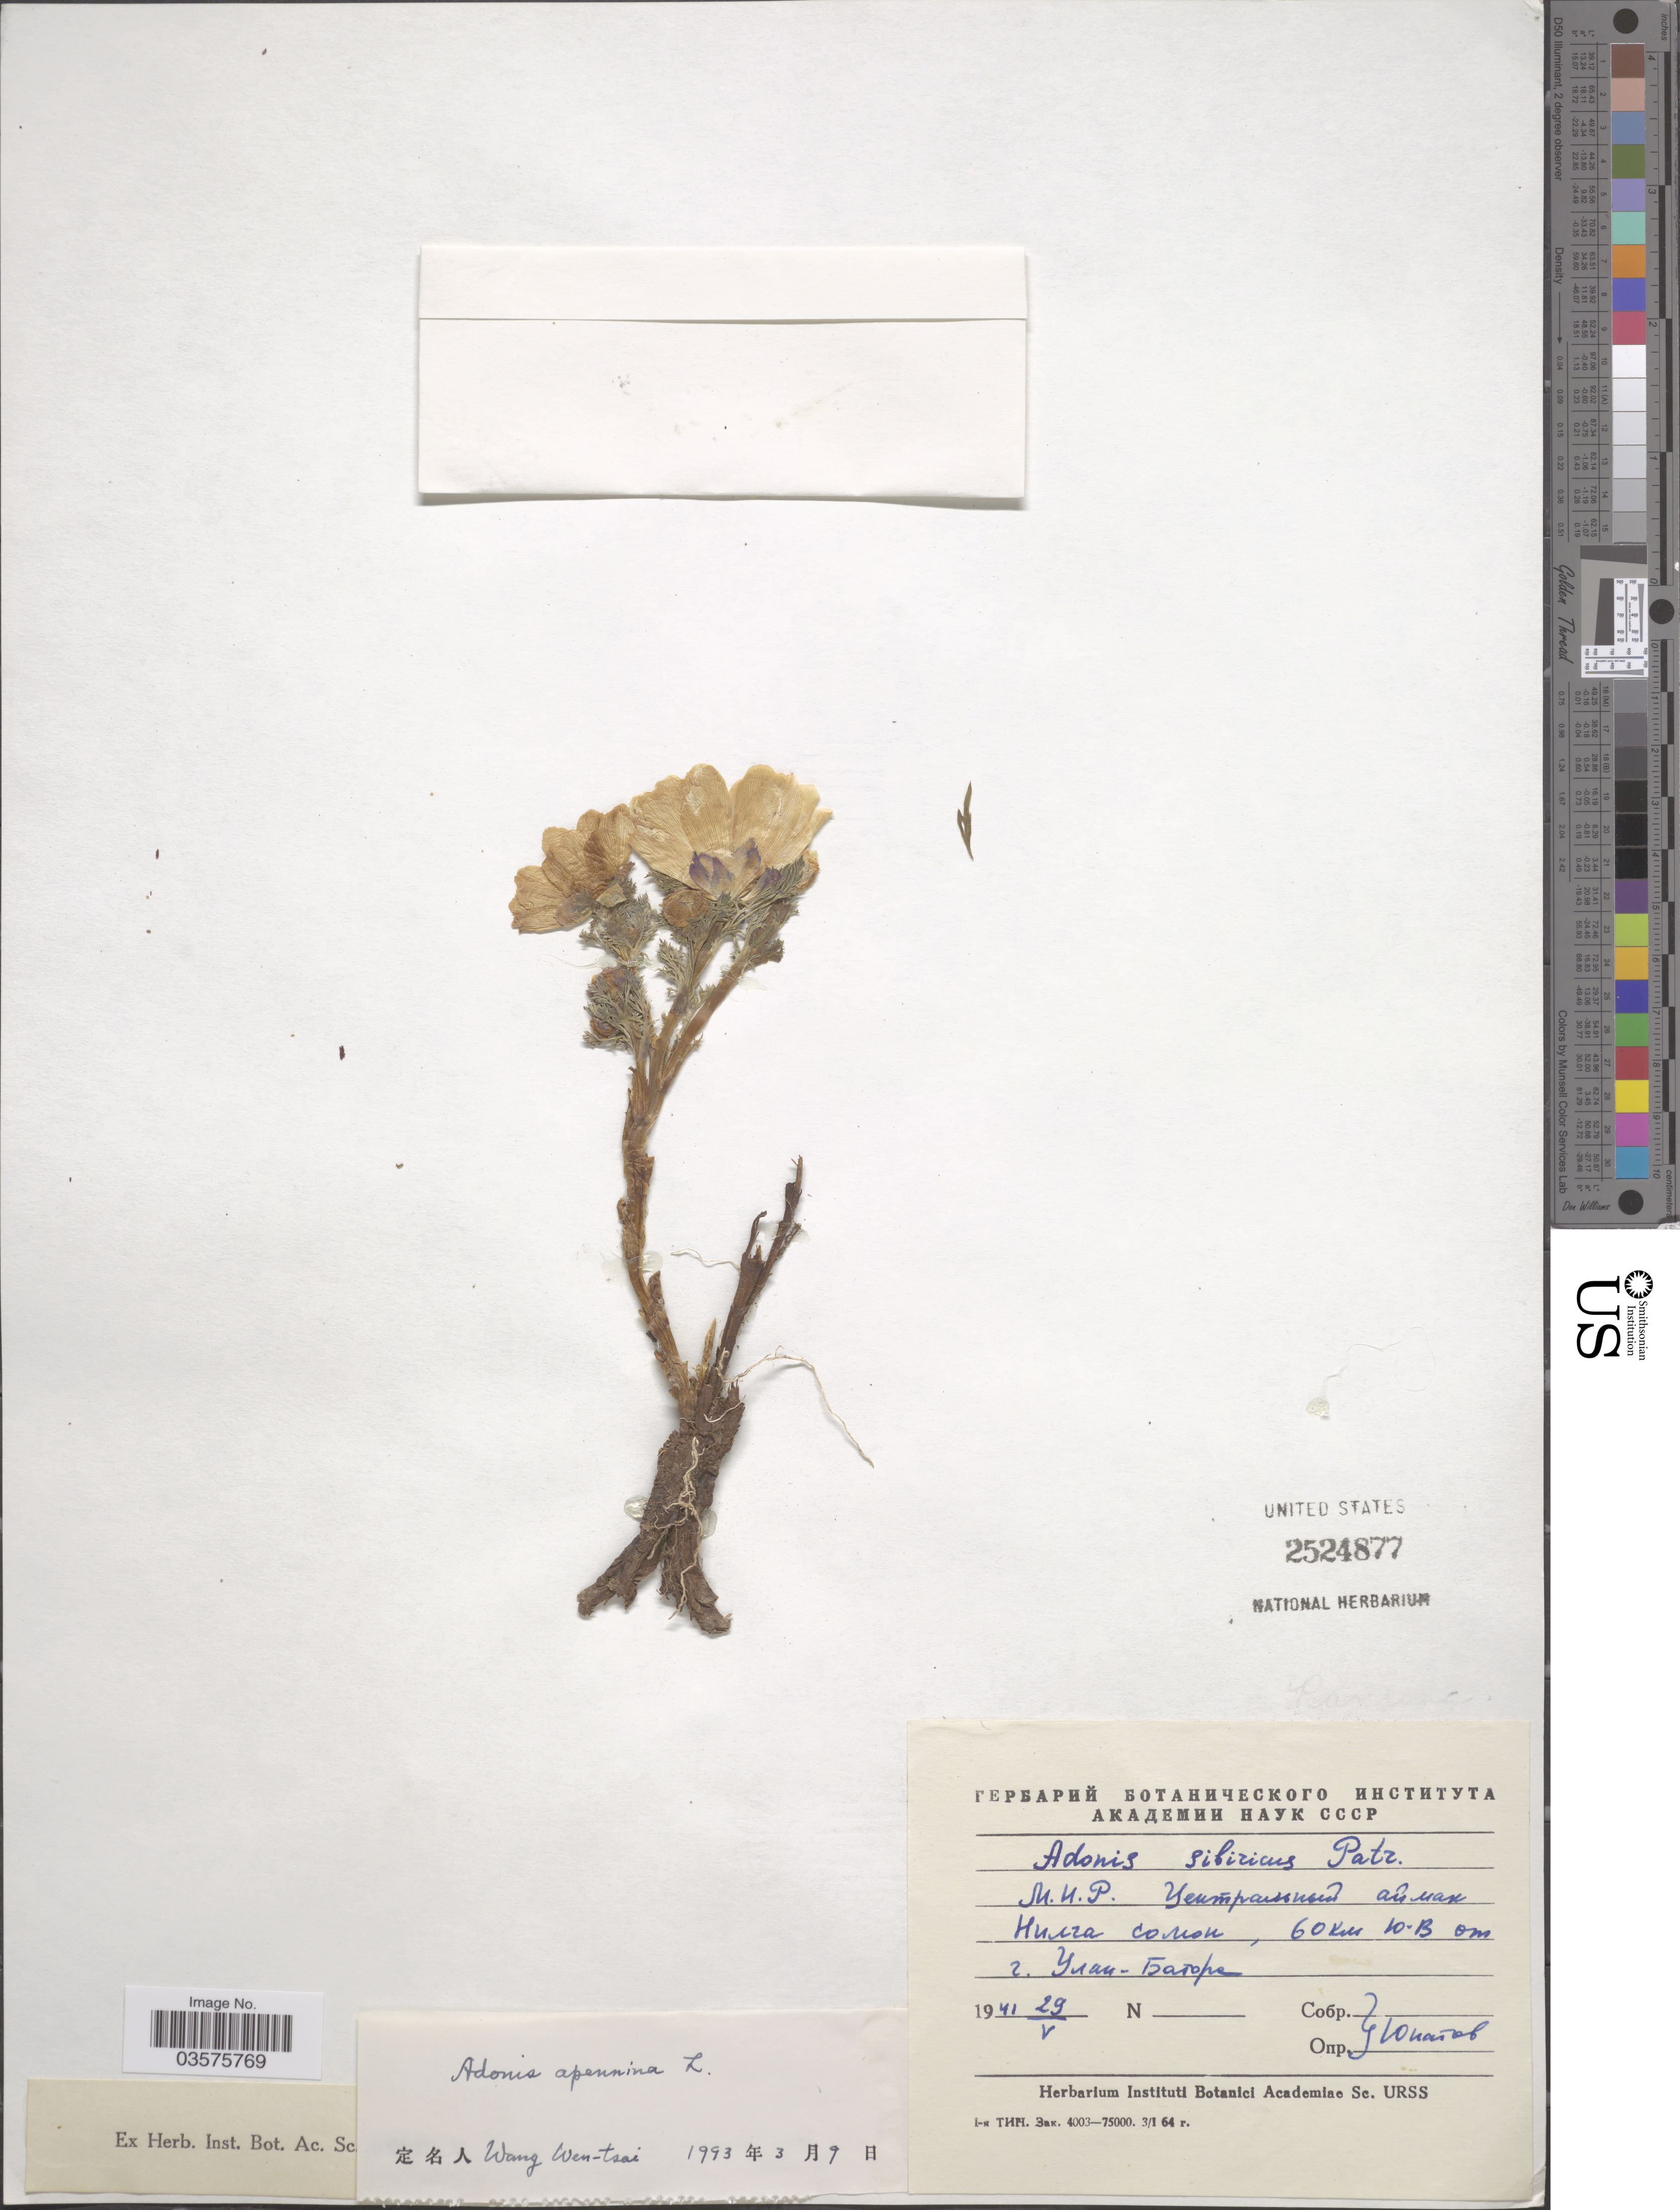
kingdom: Plantae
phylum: Tracheophyta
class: Magnoliopsida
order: Ranunculales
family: Ranunculaceae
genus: Adonis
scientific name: Adonis apennina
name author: L.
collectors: Unatov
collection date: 1941-05-29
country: Mongolia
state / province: Toc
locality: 60 km SE from Ulaanbaatar.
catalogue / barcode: US 2524877